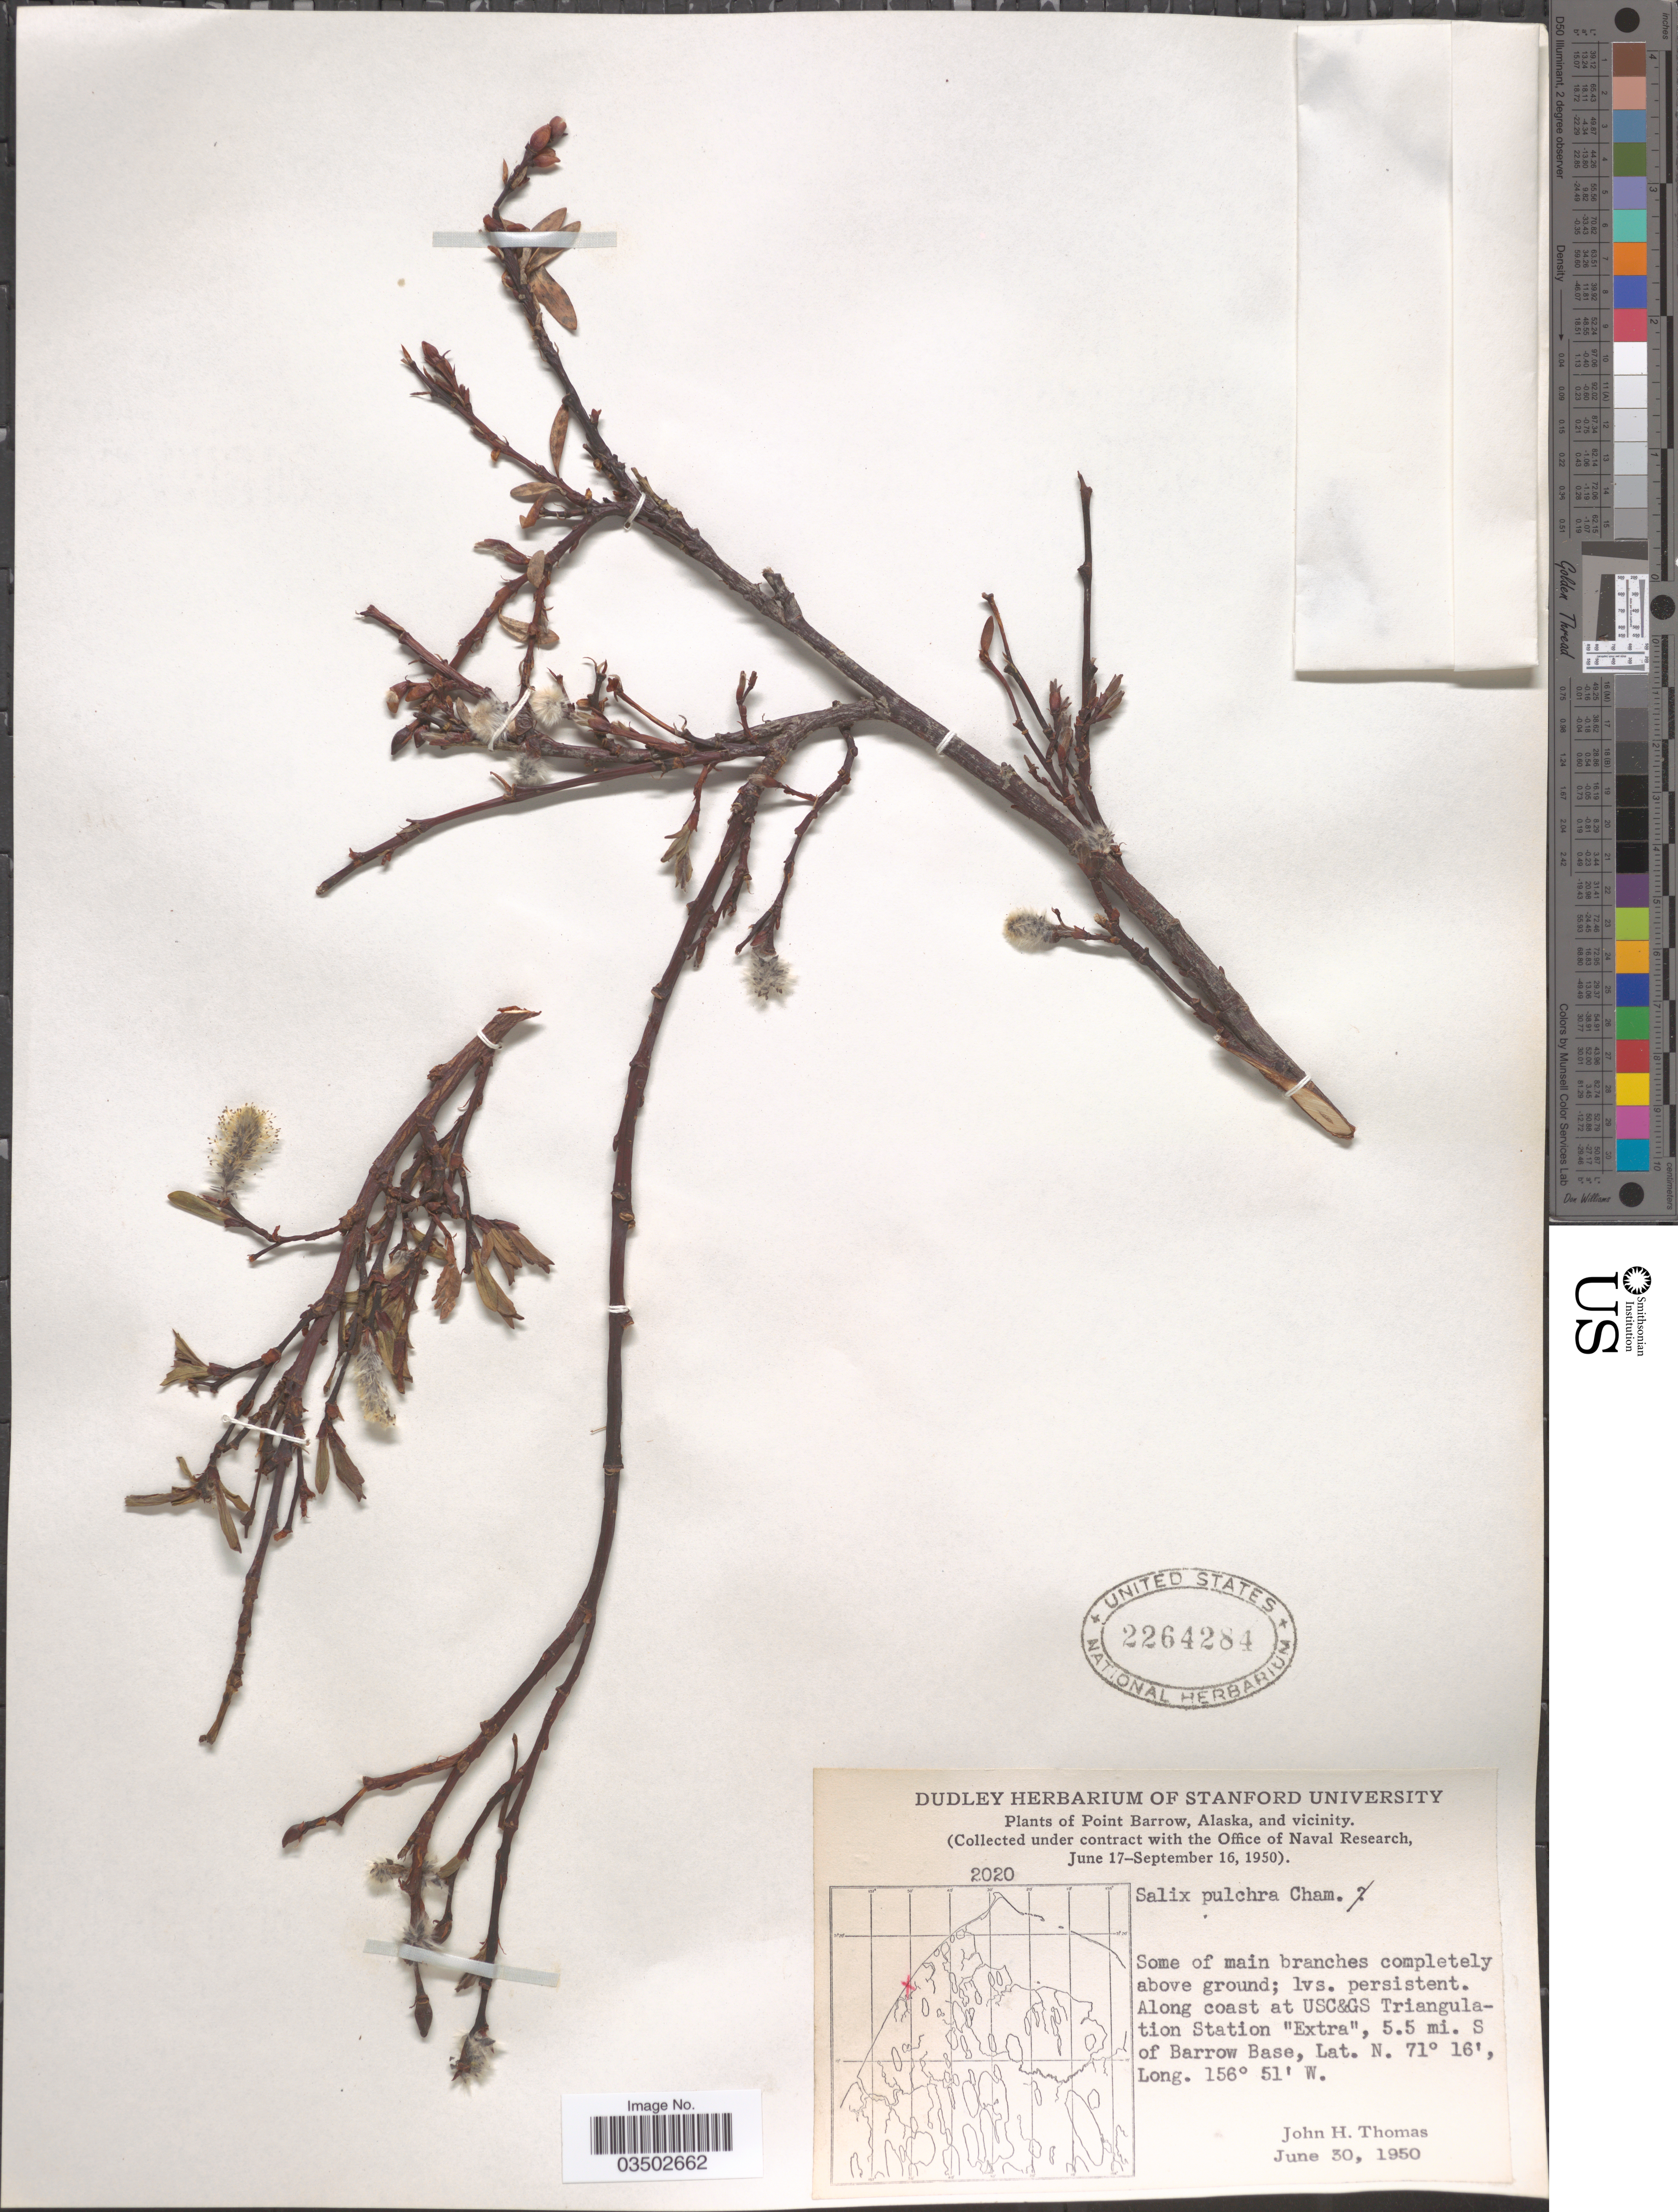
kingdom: Plantae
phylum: Tracheophyta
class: Magnoliopsida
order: Malpighiales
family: Salicaceae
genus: Salix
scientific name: Salix pulchra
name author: Cham.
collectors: J. H. Thomas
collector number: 2020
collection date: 1950-06-30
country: United States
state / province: Alaska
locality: Point Barrow, Alaska, and vicinity. Along coast at USC&GS Triangulation Station "Extra", 5.5 mi. S of Barrow Base.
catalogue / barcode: US 2264284